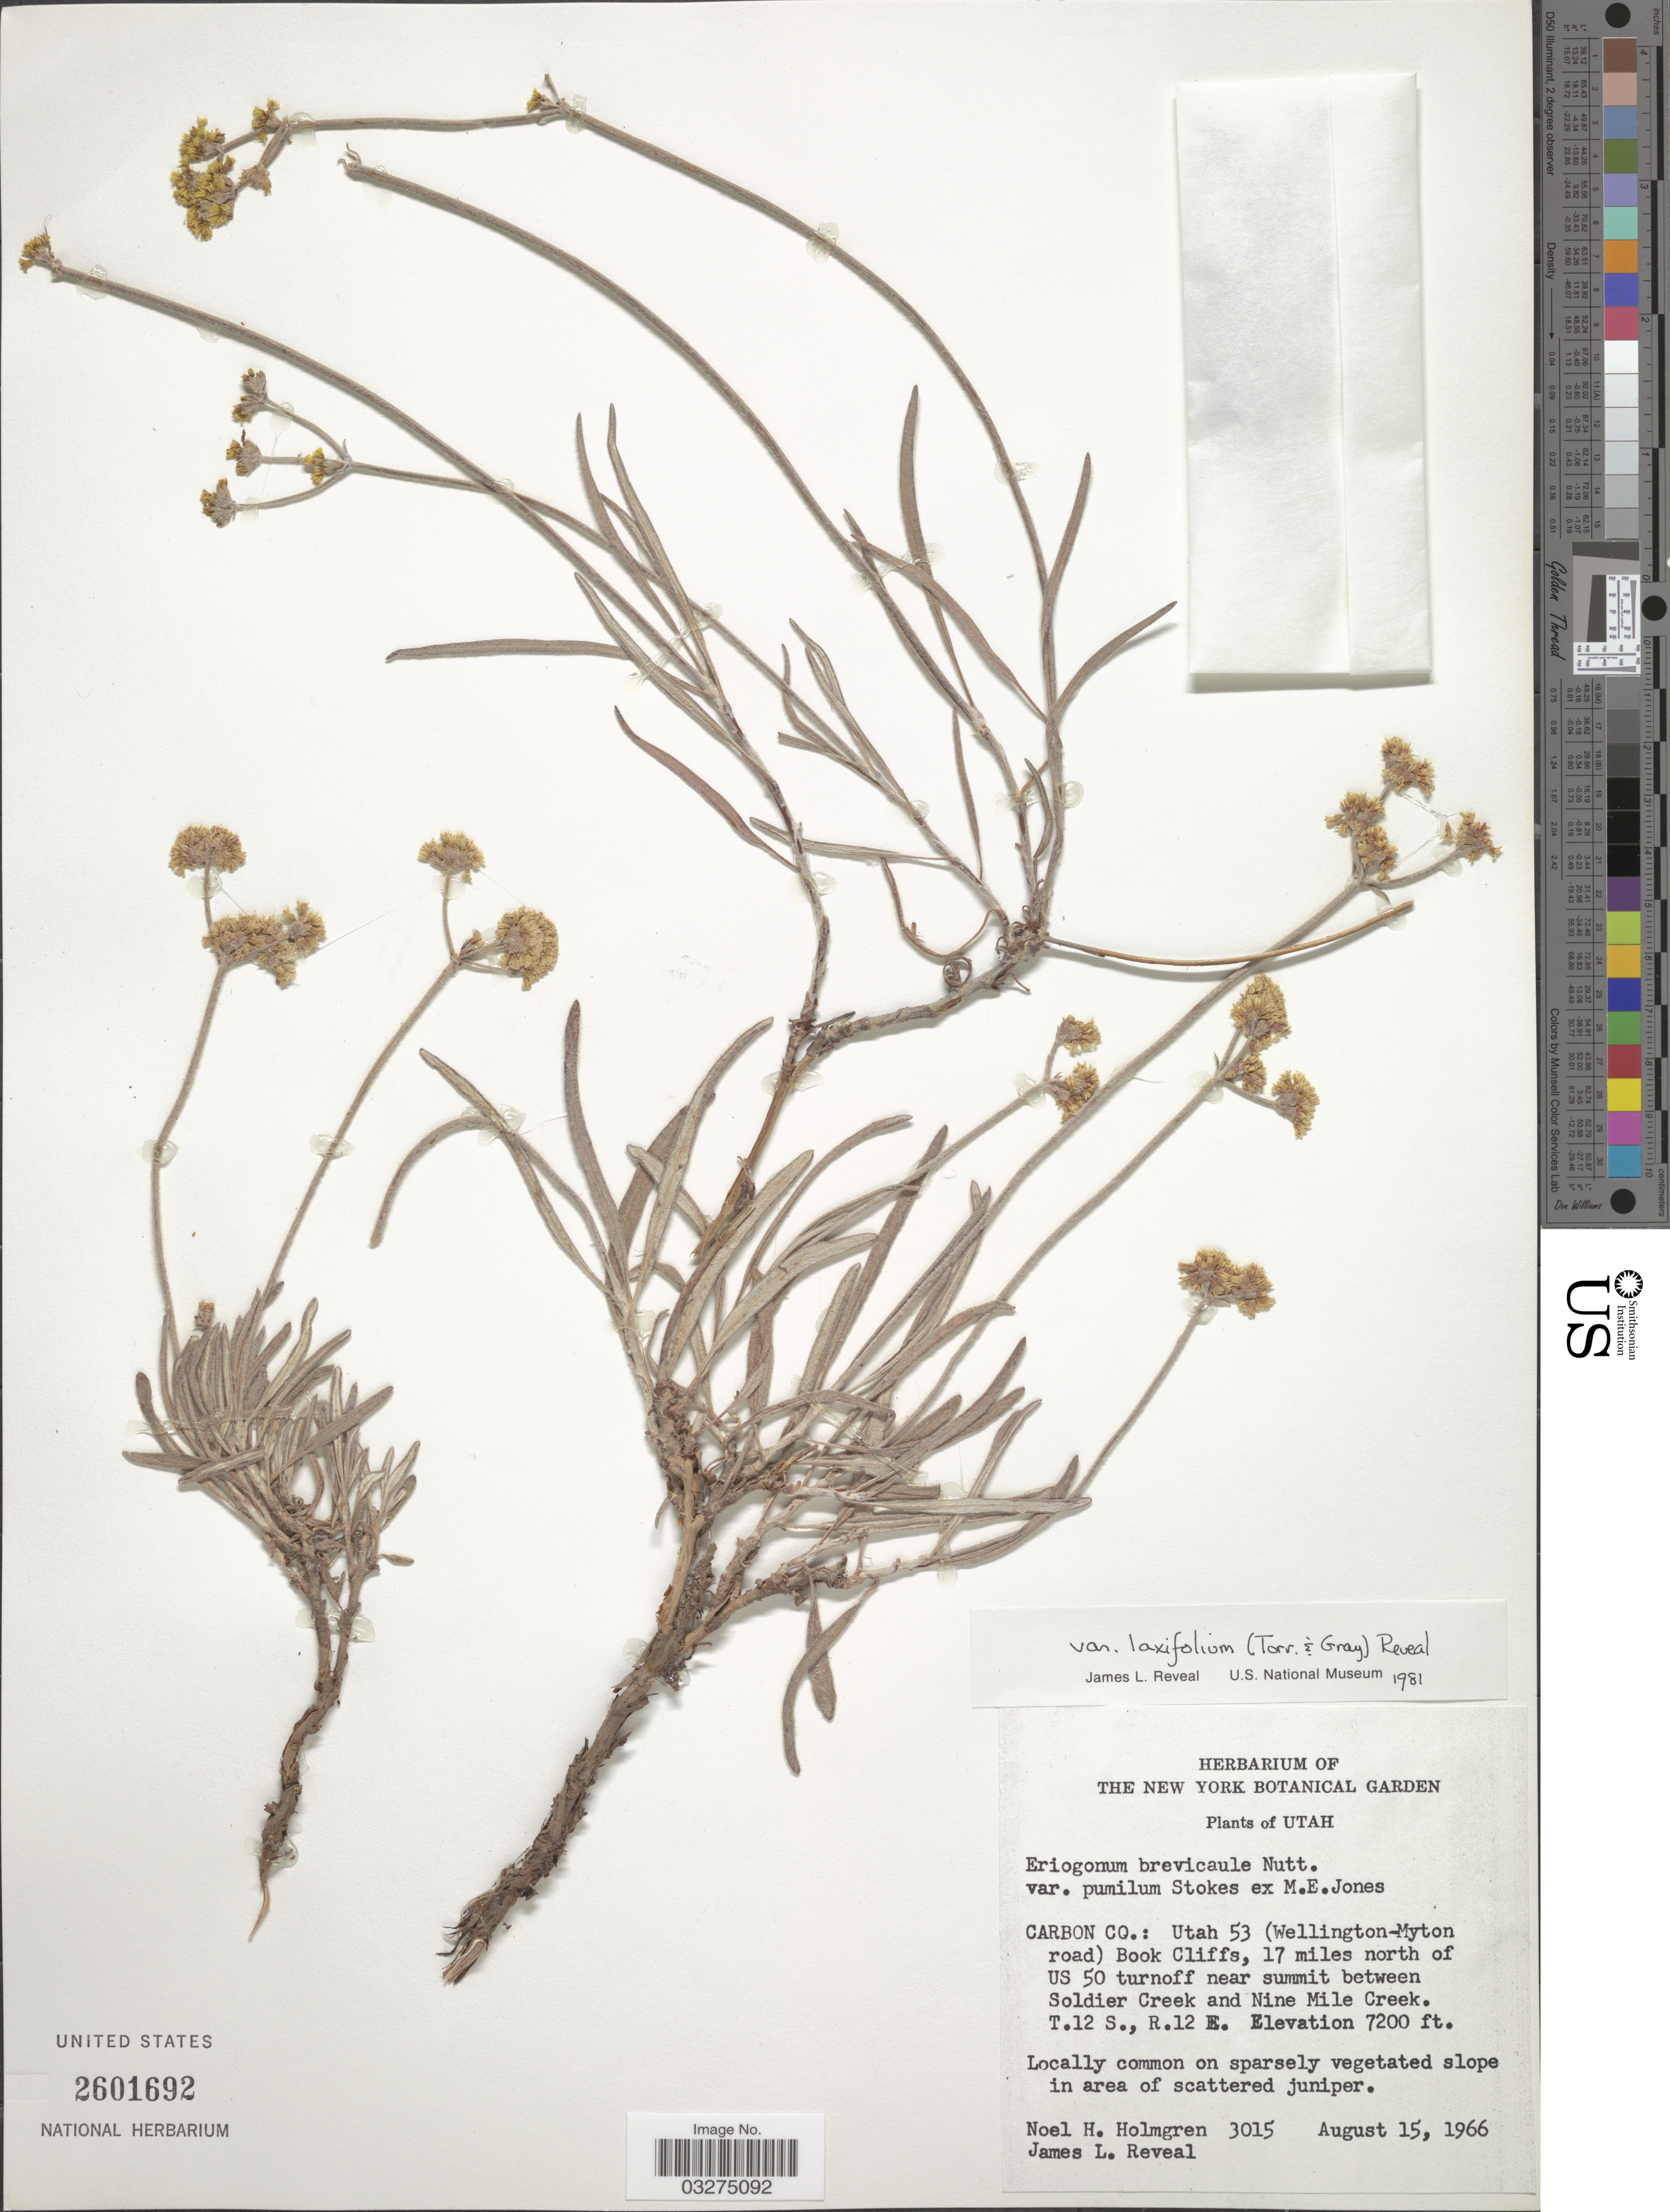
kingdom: Plantae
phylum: Tracheophyta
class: Magnoliopsida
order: Caryophyllales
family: Polygonaceae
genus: Eriogonum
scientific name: Eriogonum brevicaule var. laxifolium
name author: (Torr. & A. Gray) Reveal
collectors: N. H. Holmgren & J. L. Reveal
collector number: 3015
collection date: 1966-08-15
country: United States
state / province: Utah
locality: Carbon Co.: Utah 53 (Wellington-Myton road) Book Cliffs, 17 miles north of US 50 turnoff near summit between Soldier Creek and Nine Mile Creek. T. 12 S., R. 12 E.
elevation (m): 2195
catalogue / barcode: US 2601692